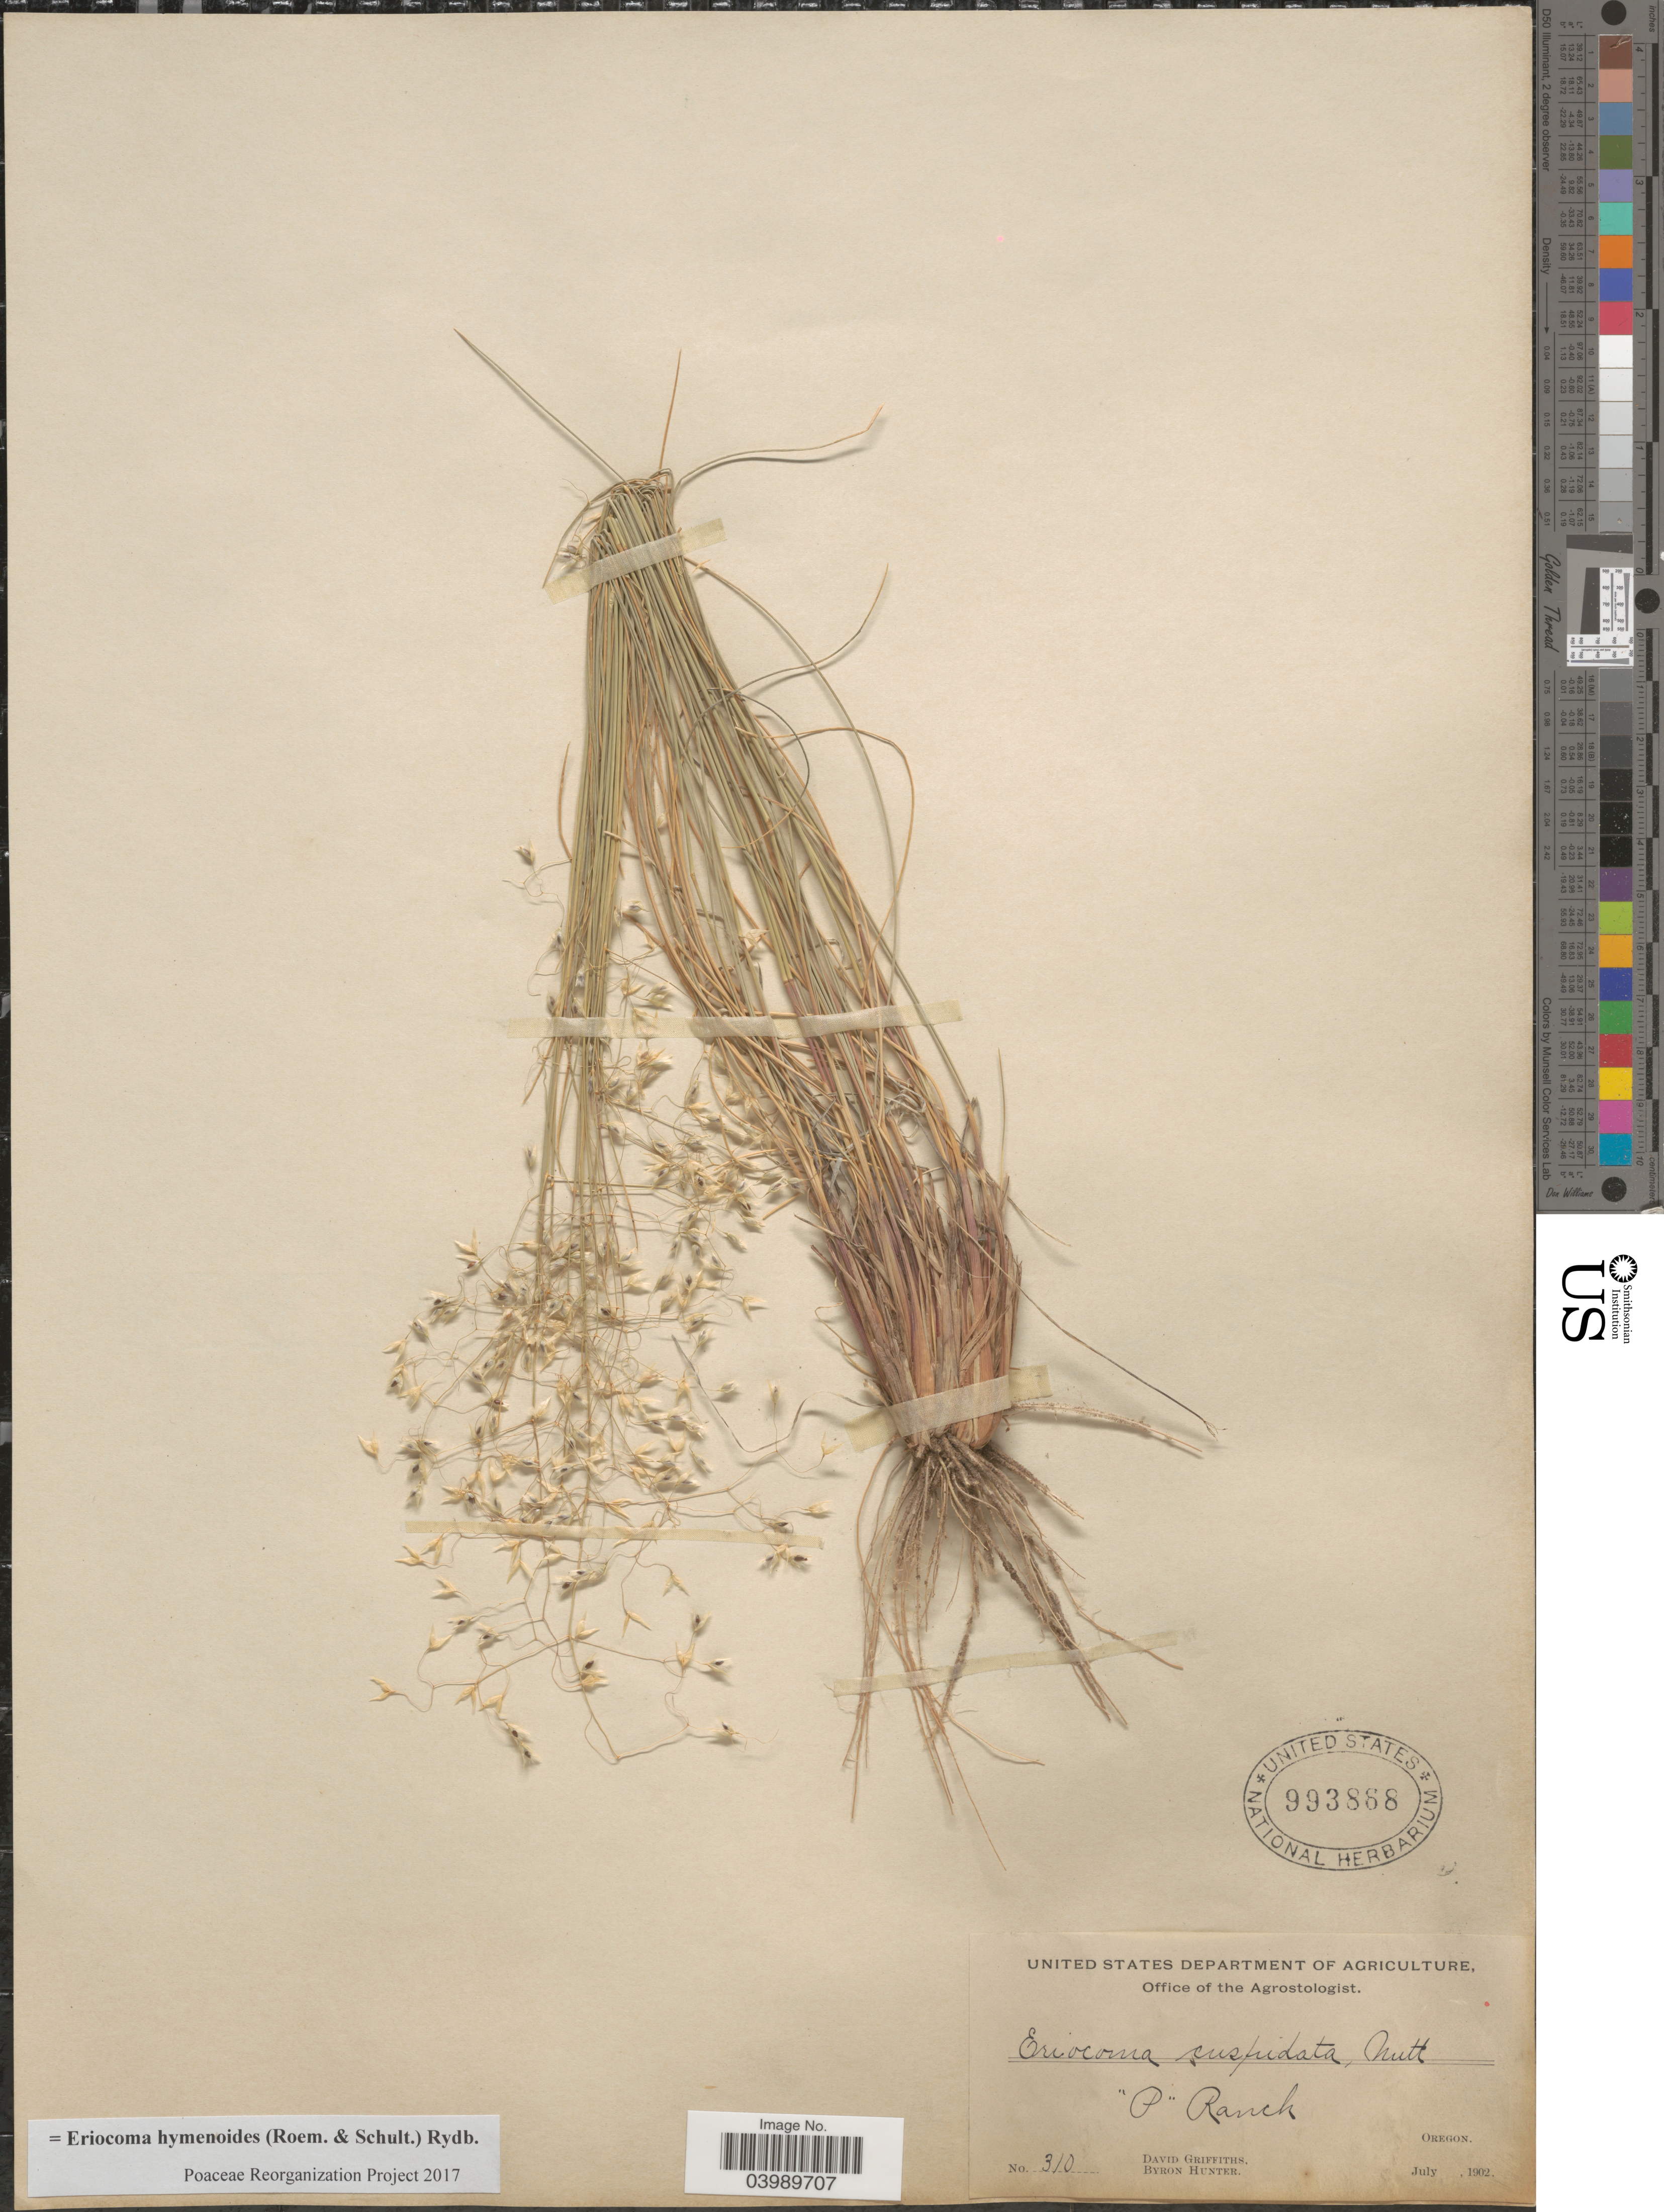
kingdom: Plantae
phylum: Tracheophyta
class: Liliopsida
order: Poales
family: Poaceae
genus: Eriocoma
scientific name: Eriocoma hymenoides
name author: (Roem. & Schult.) Rydb.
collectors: D. Griffiths & B. Hunter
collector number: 310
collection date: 1902-07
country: United States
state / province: Oregon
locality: P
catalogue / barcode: US 993868